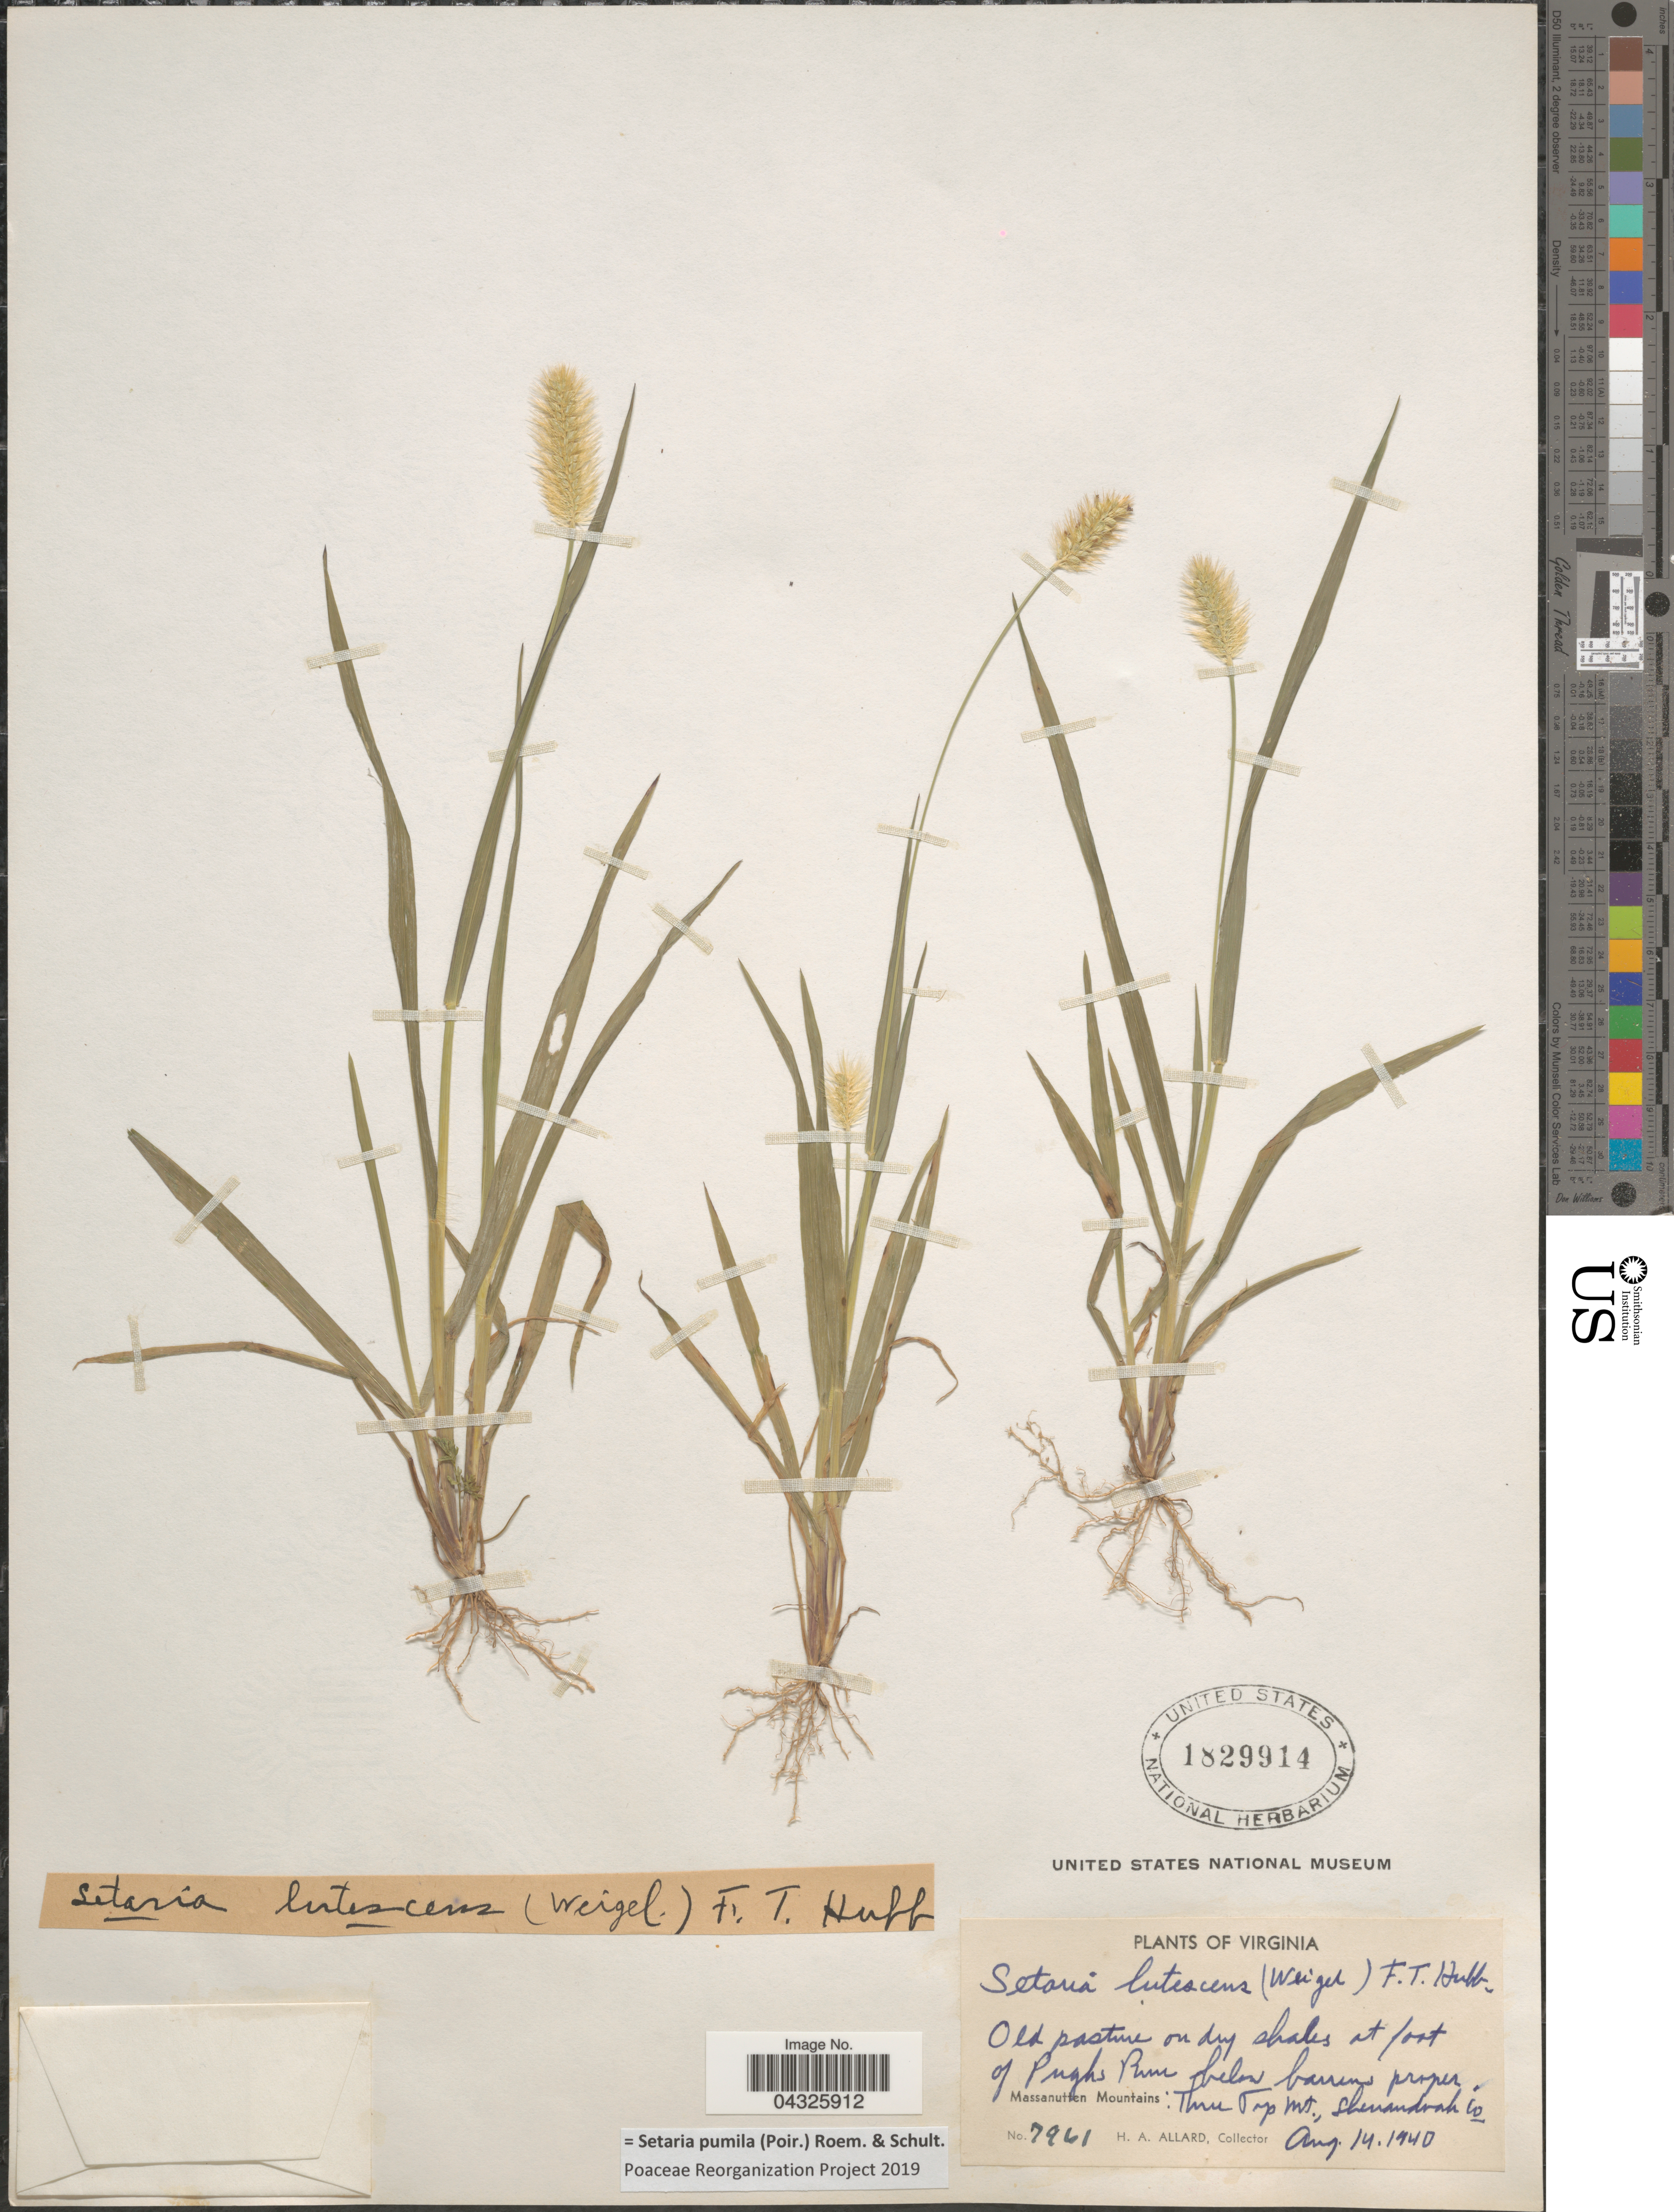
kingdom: Plantae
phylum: Tracheophyta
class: Liliopsida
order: Poales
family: Poaceae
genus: Setaria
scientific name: Setaria pumila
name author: (Poir.) Roem. & Schult.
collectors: H. A. Allard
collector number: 7961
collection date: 1940-08-14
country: United States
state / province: Virginia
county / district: Shenandoah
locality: Old pasture on dry shales at foot of Pughs Run below barrens proper. Massanutten Mountains: Three Top Mt., Shenandoah Co.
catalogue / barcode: US 1829914